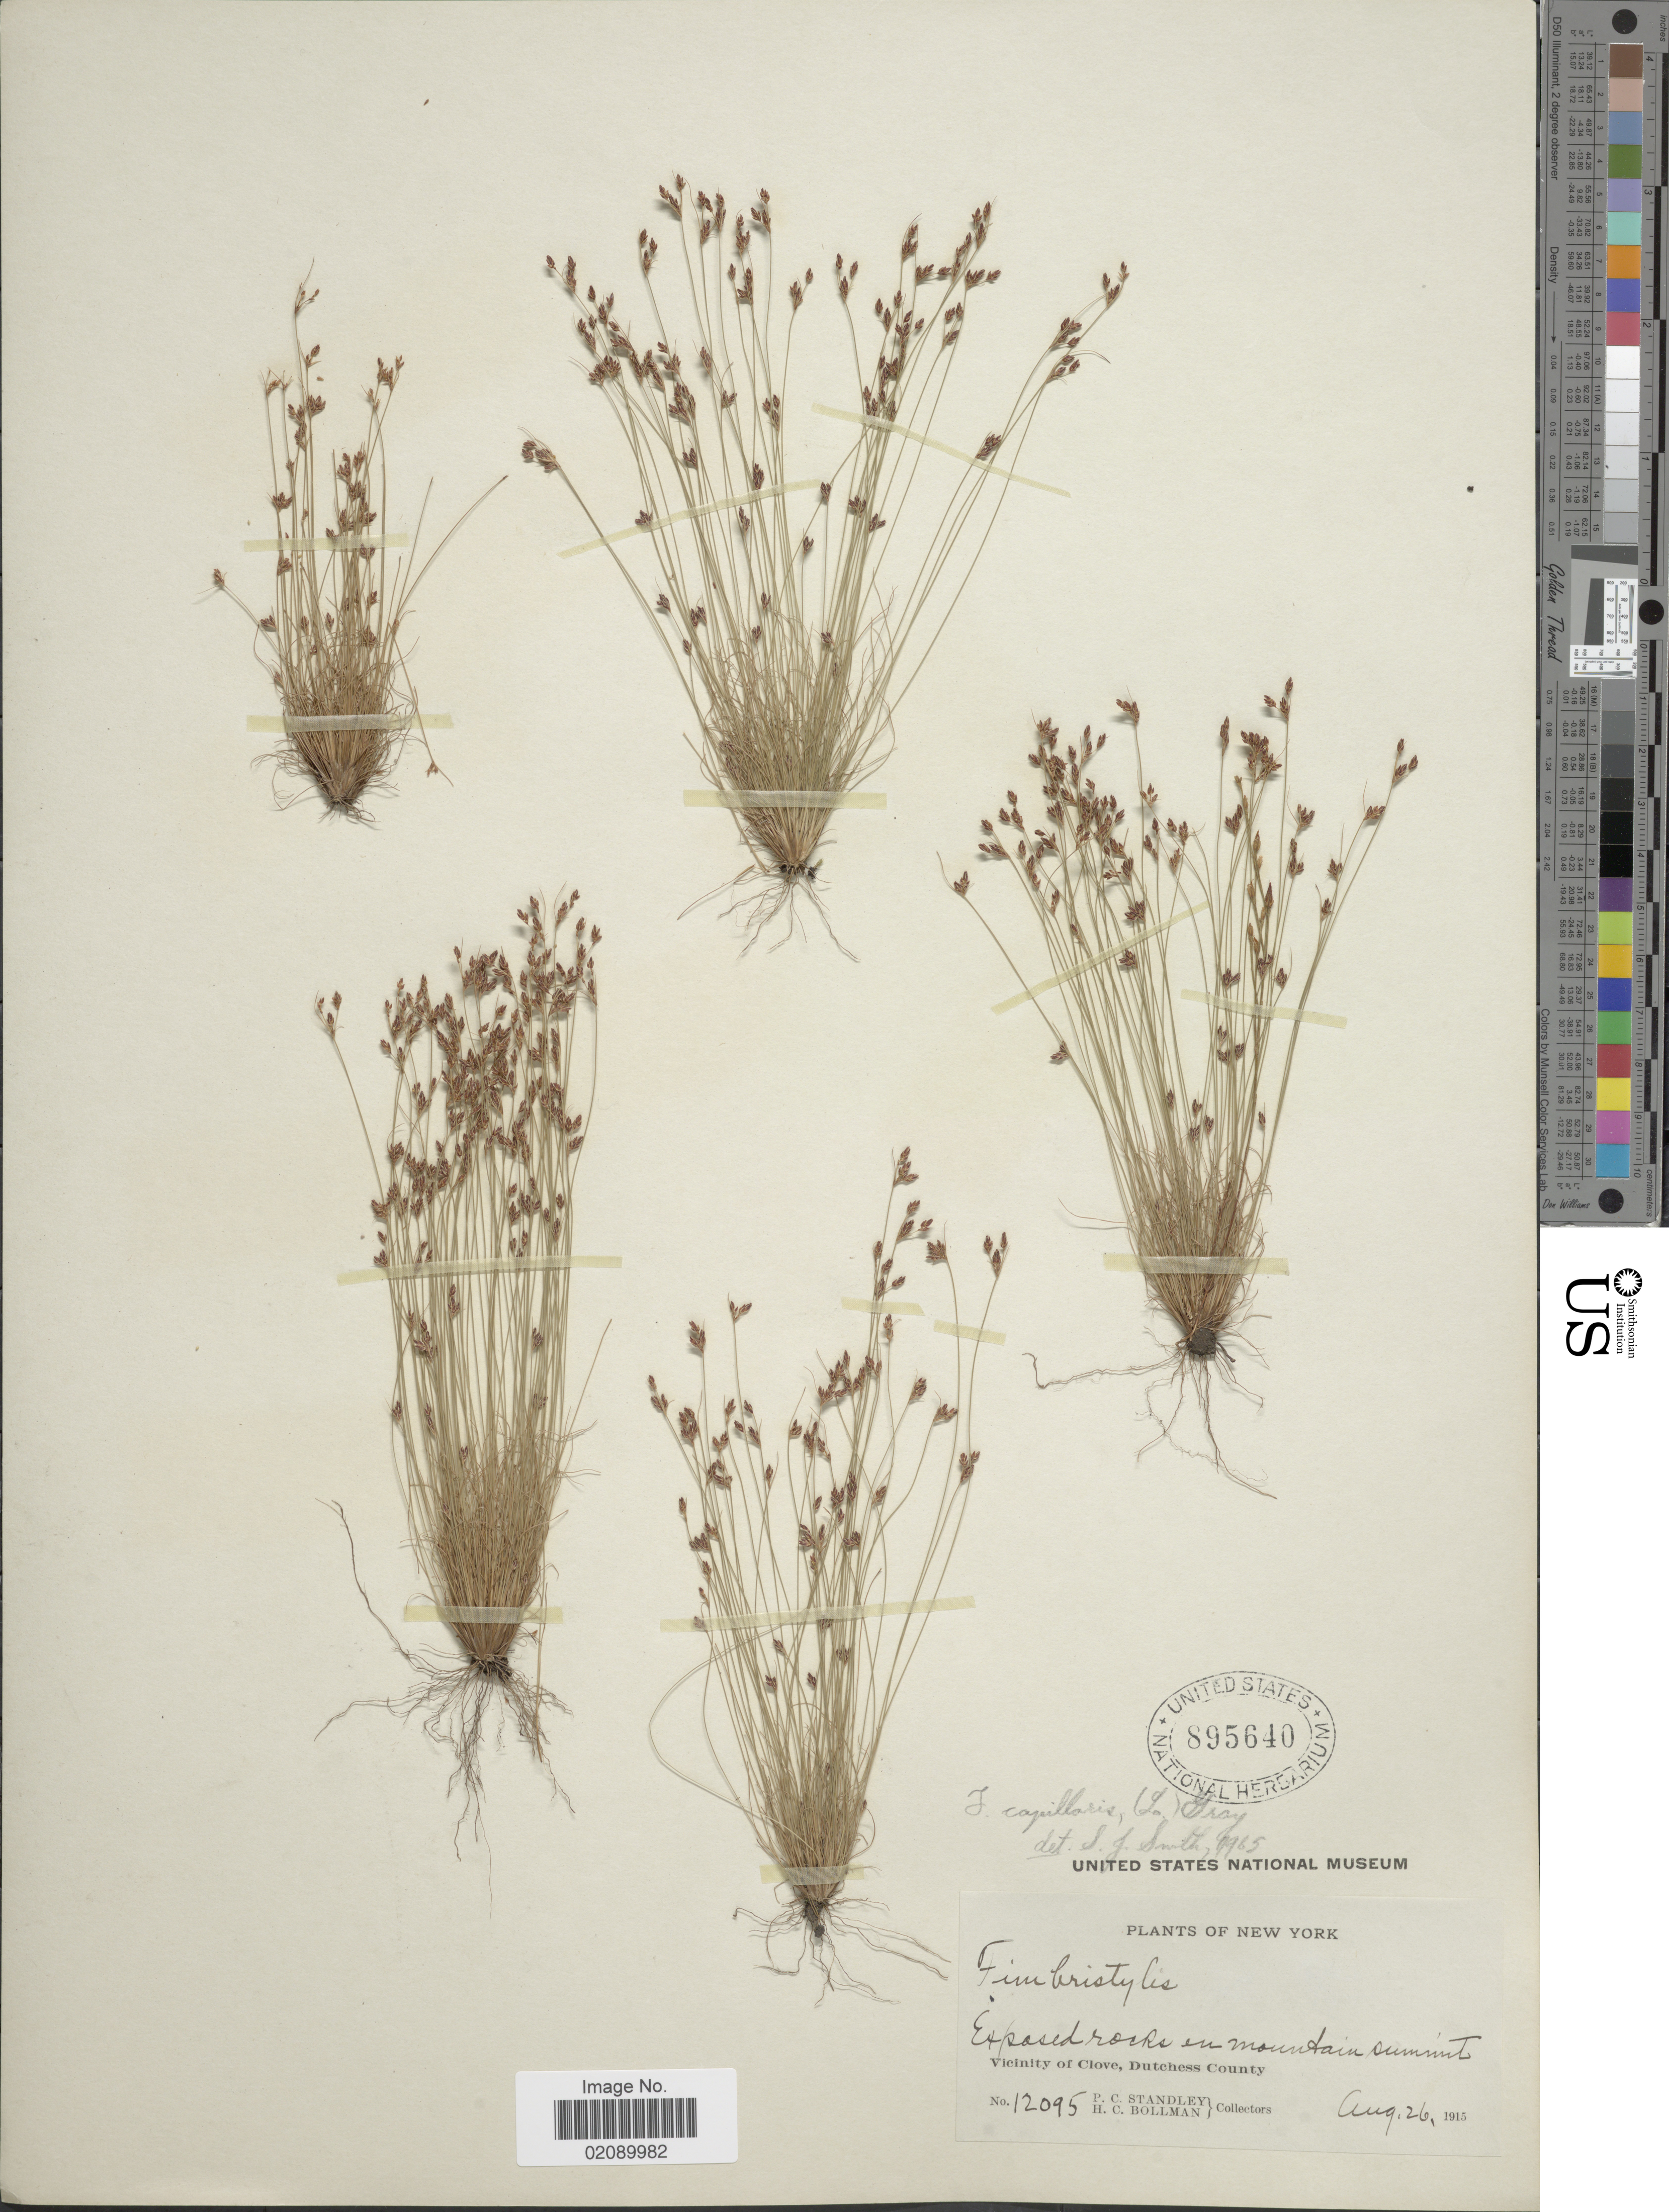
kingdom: Plantae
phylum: Tracheophyta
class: Liliopsida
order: Poales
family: Cyperaceae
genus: Bulbostylis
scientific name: Bulbostylis capillaris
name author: (L.) Kunth ex C.B. Clarke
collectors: P. C. Standley & H. C. Bollman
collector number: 12095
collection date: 1915-08-26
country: United States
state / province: New York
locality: Exposed rocks in mountain summit. Vicinity of Clove, Dutchess County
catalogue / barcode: US 895640